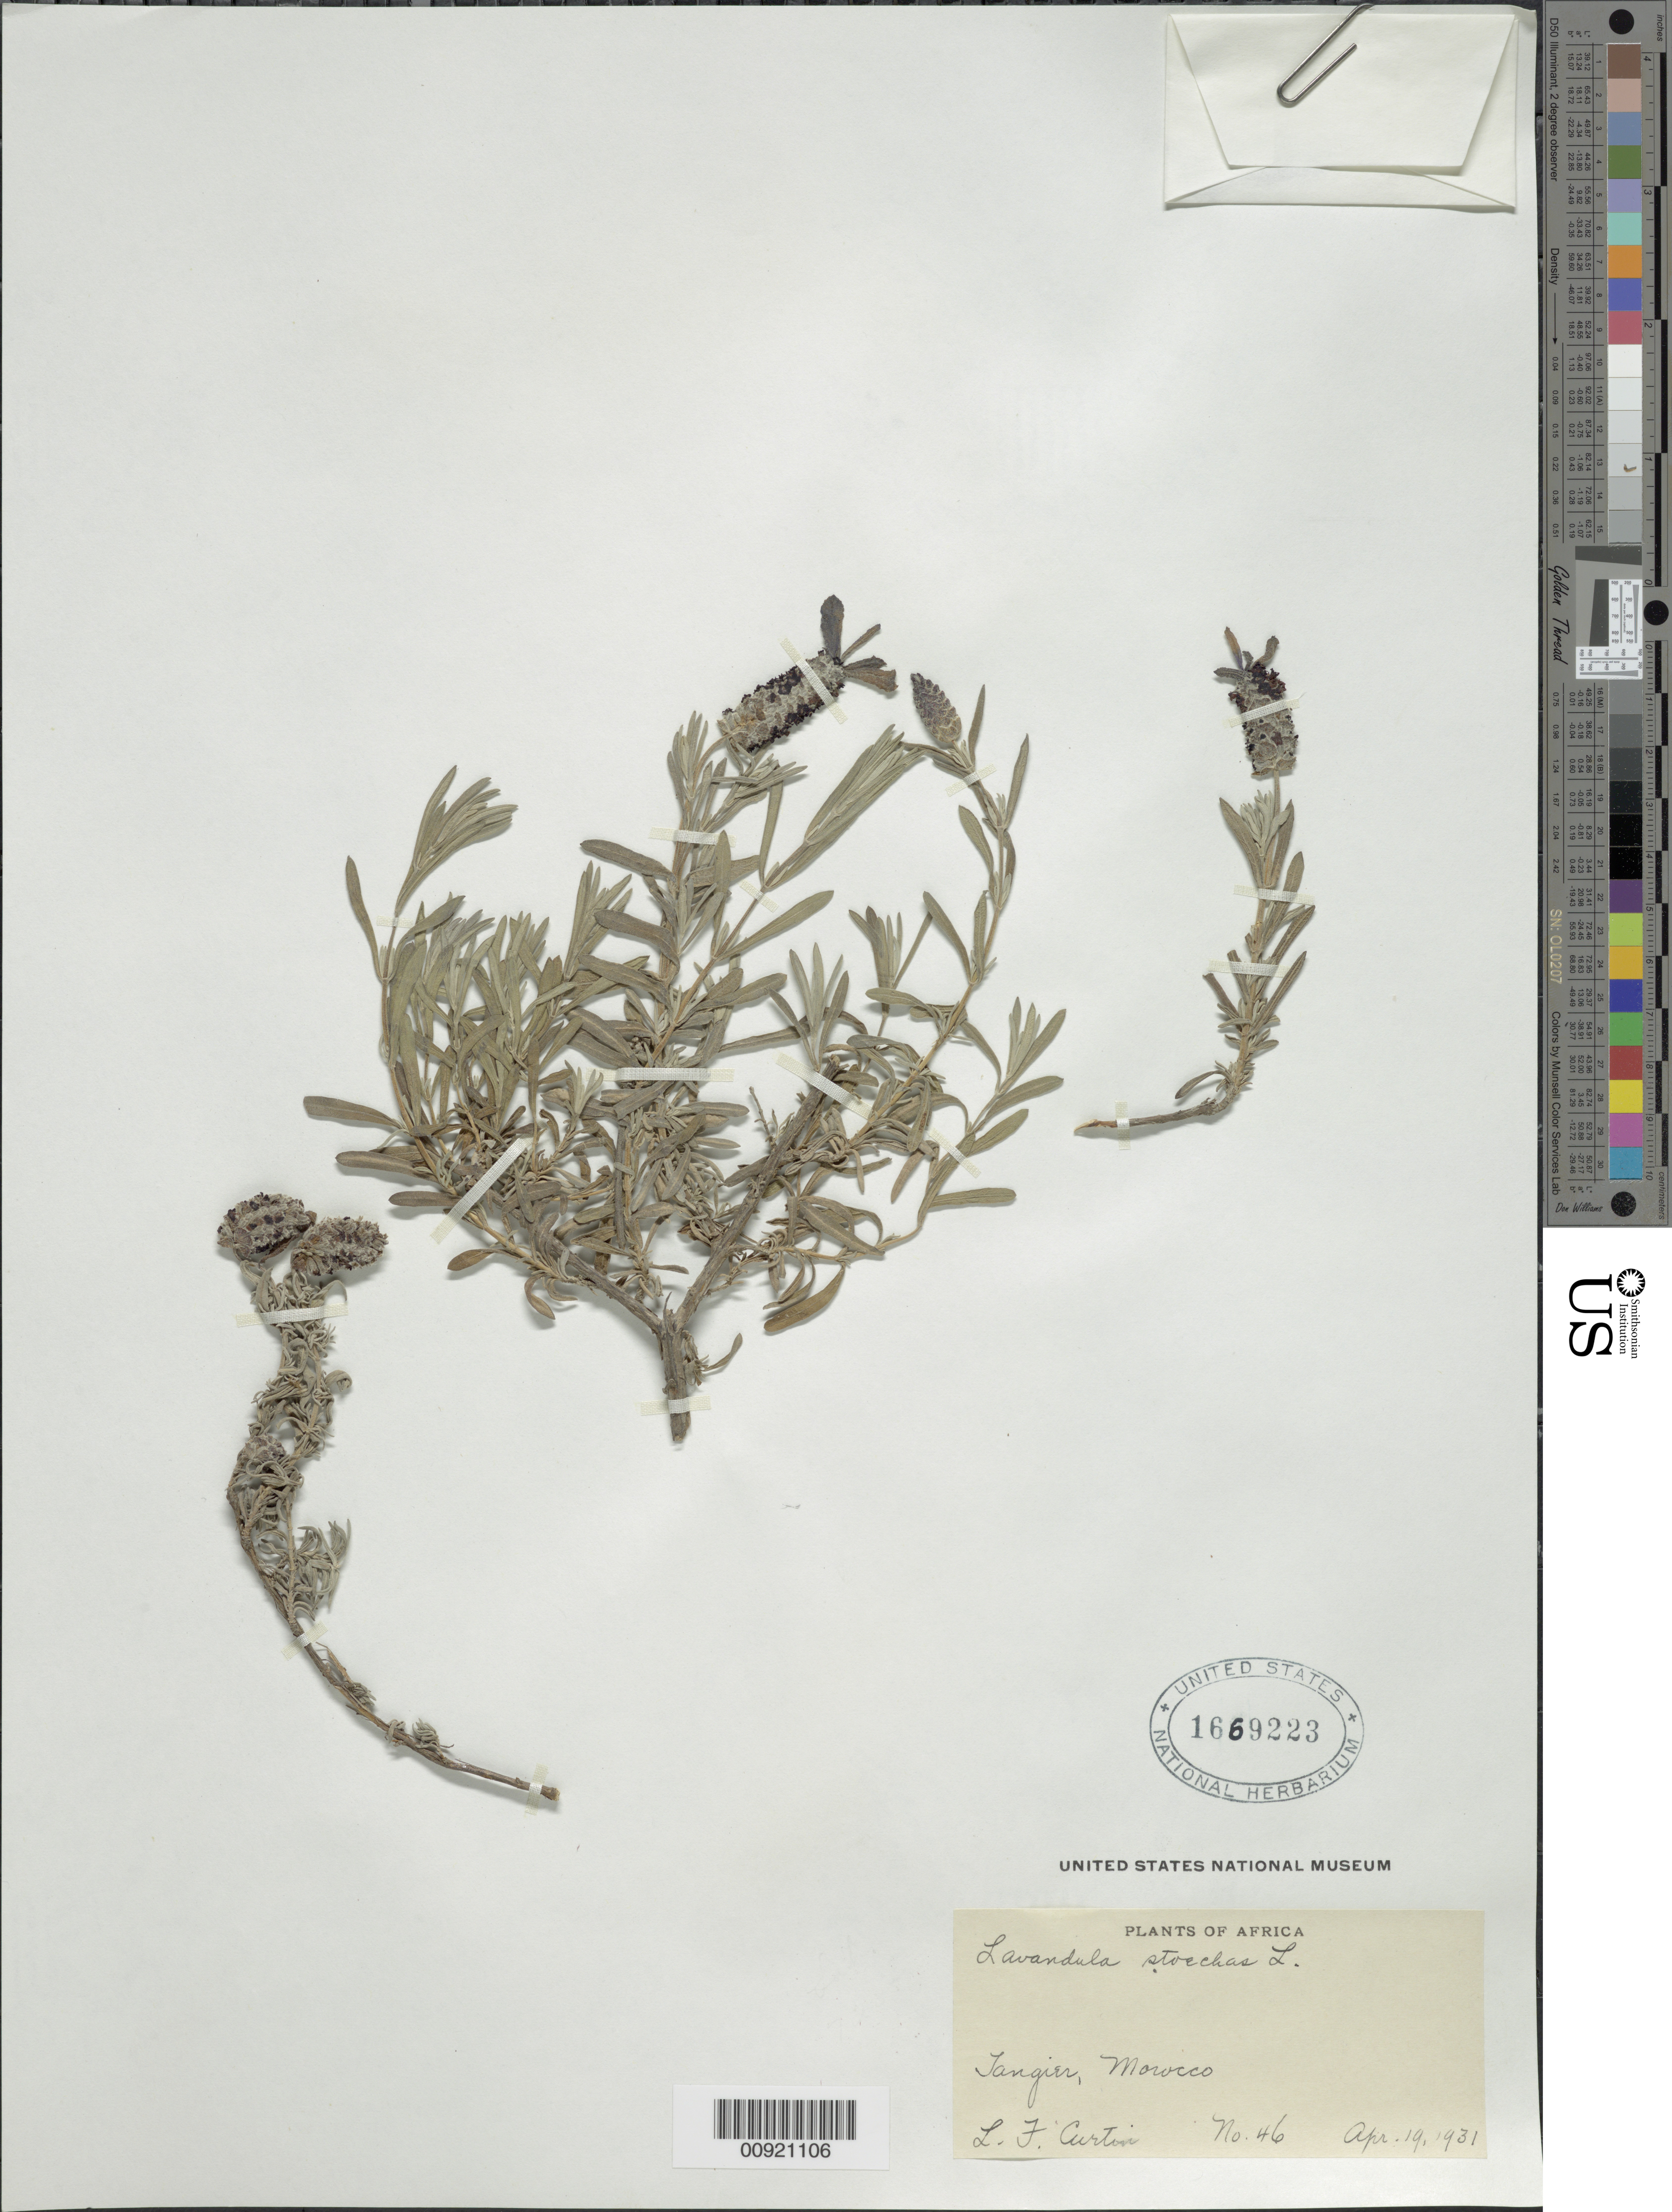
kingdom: Plantae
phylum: Tracheophyta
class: Magnoliopsida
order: Lamiales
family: Lamiaceae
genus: Lavandula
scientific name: Lavandula stoechas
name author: L.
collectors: Curtin, L.J.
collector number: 46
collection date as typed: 19 Apr 1931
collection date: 1931-04-19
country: Morocco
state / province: Tanger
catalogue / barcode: US 1669223